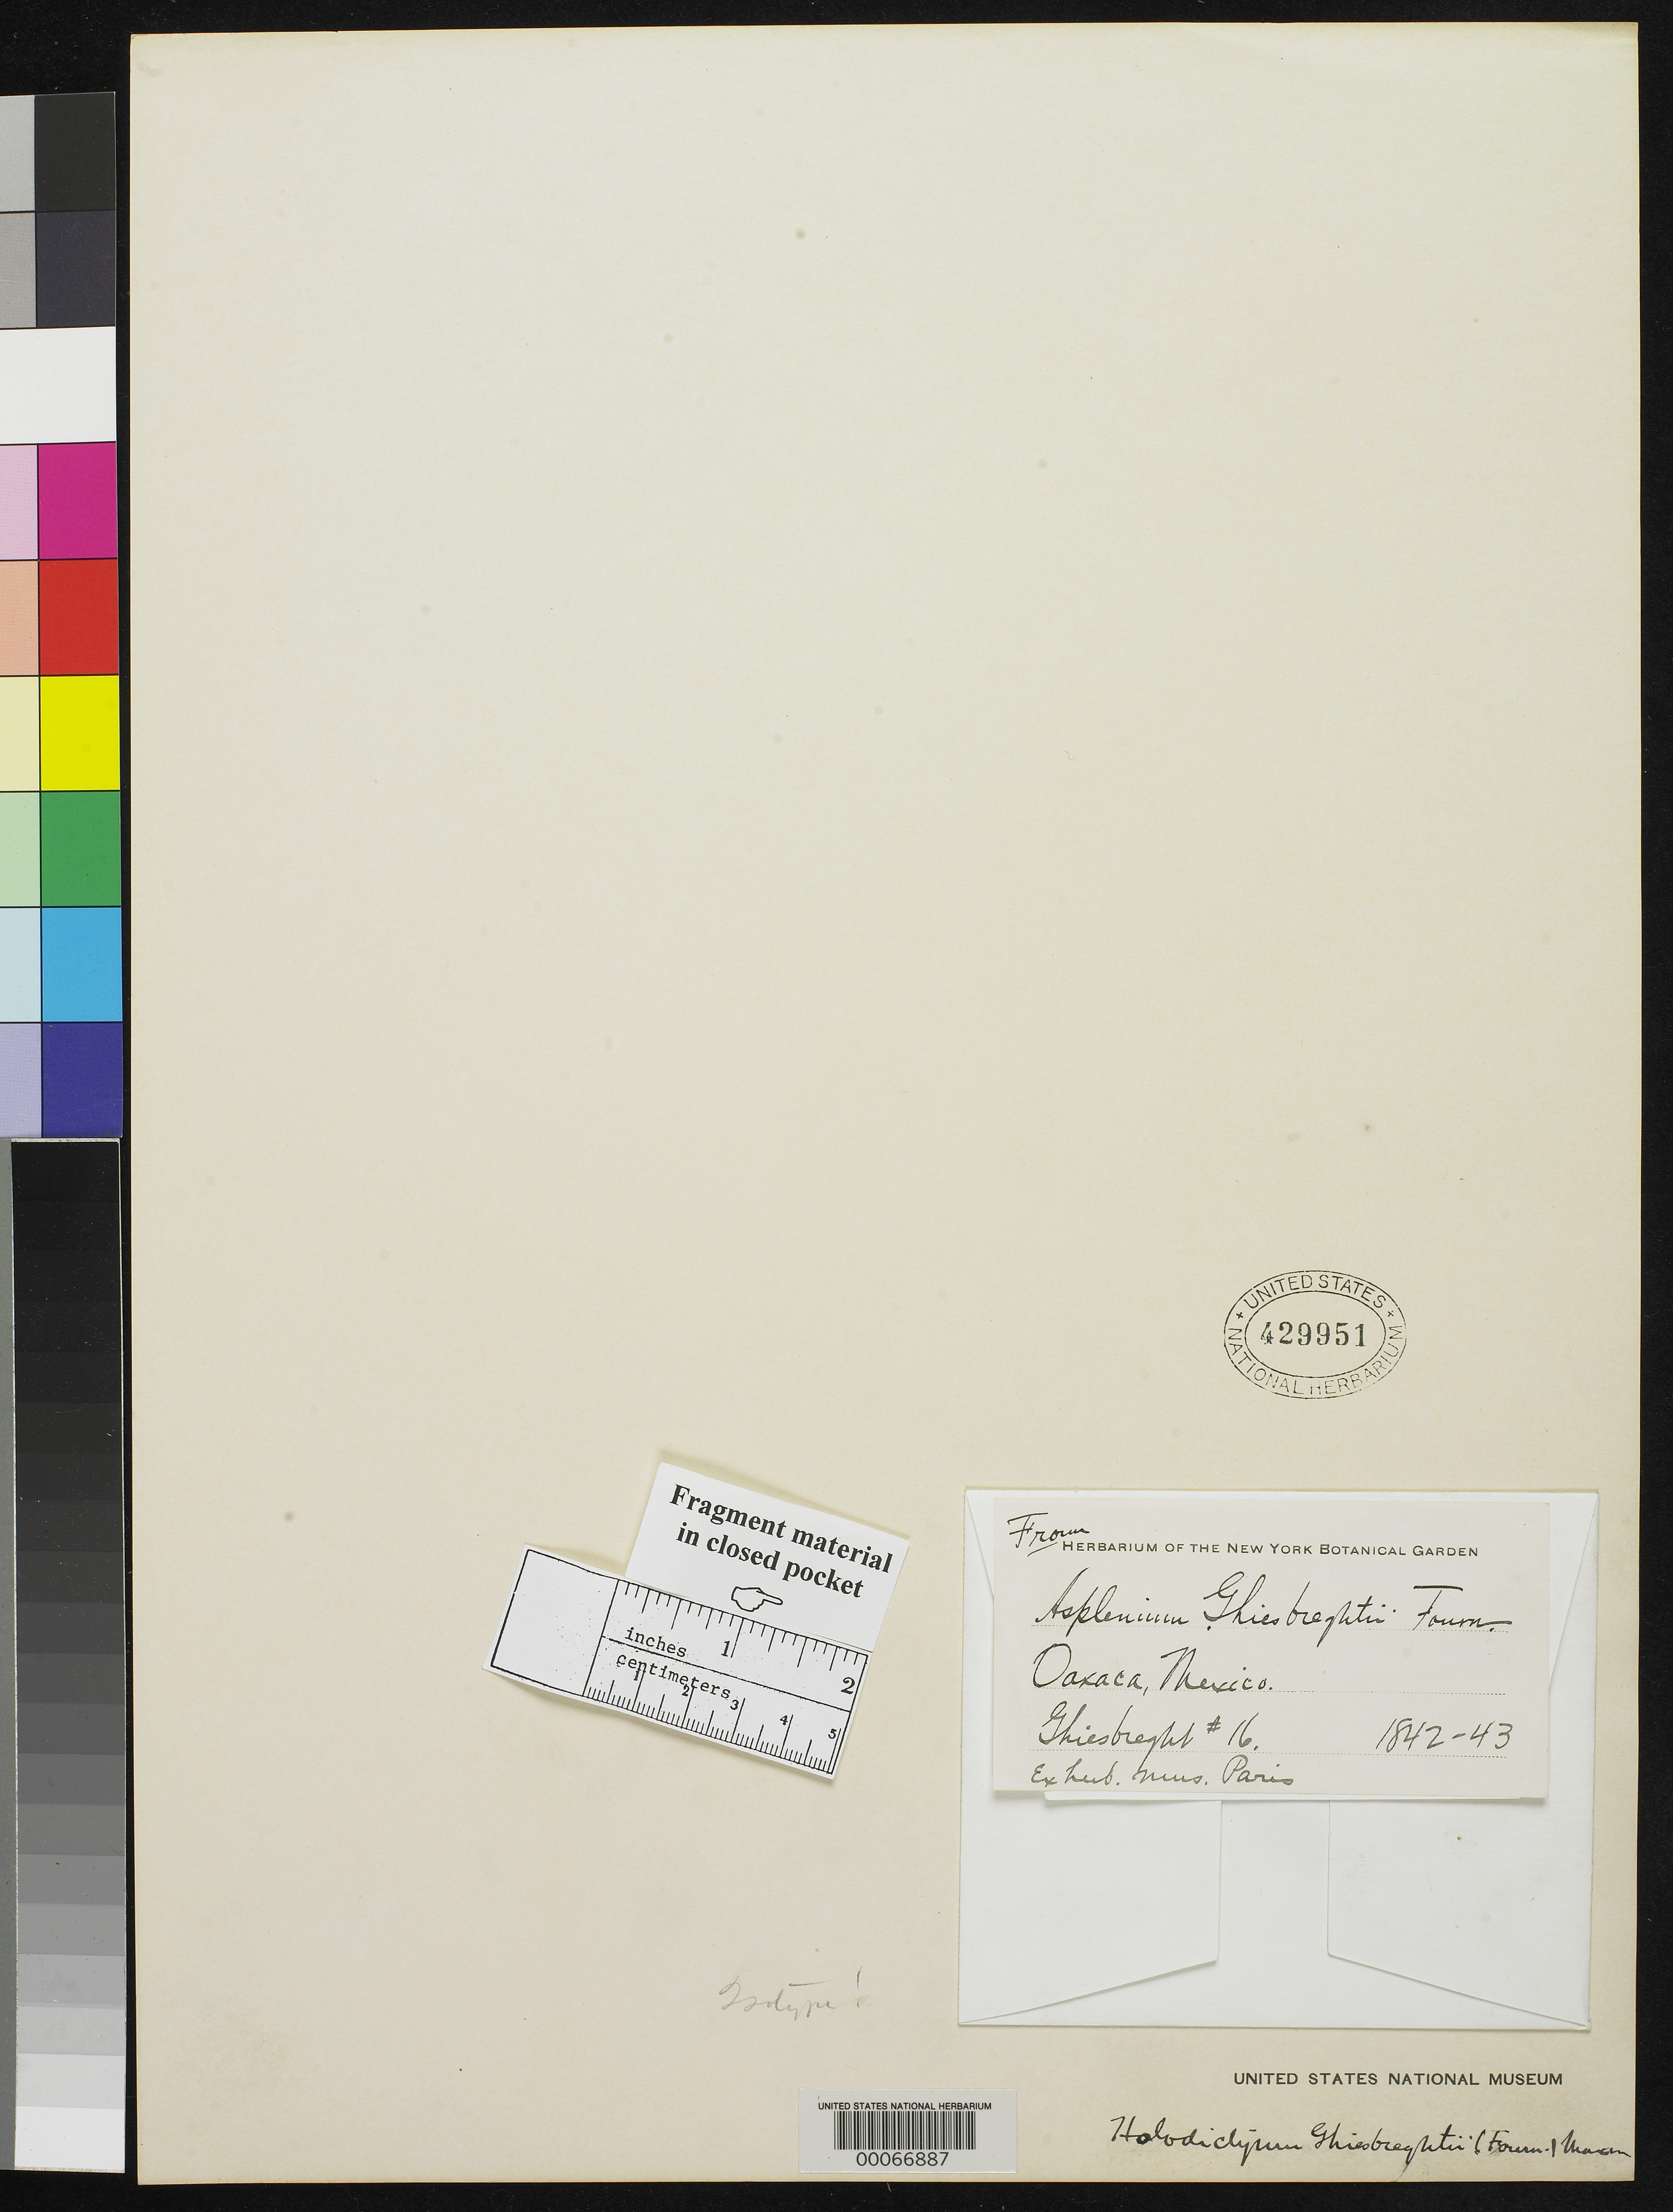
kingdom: Plantae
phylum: Tracheophyta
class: Polypodiopsida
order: Polypodiales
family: Aspleniaceae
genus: Asplenium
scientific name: Asplenium ghiesbreghtii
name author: E. Fourn.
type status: Type Fragment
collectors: A. Ghiesbreght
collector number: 16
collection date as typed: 1842 to -- --- 1843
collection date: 1842/1843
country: Mexico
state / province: Oaxaca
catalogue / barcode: US 429951